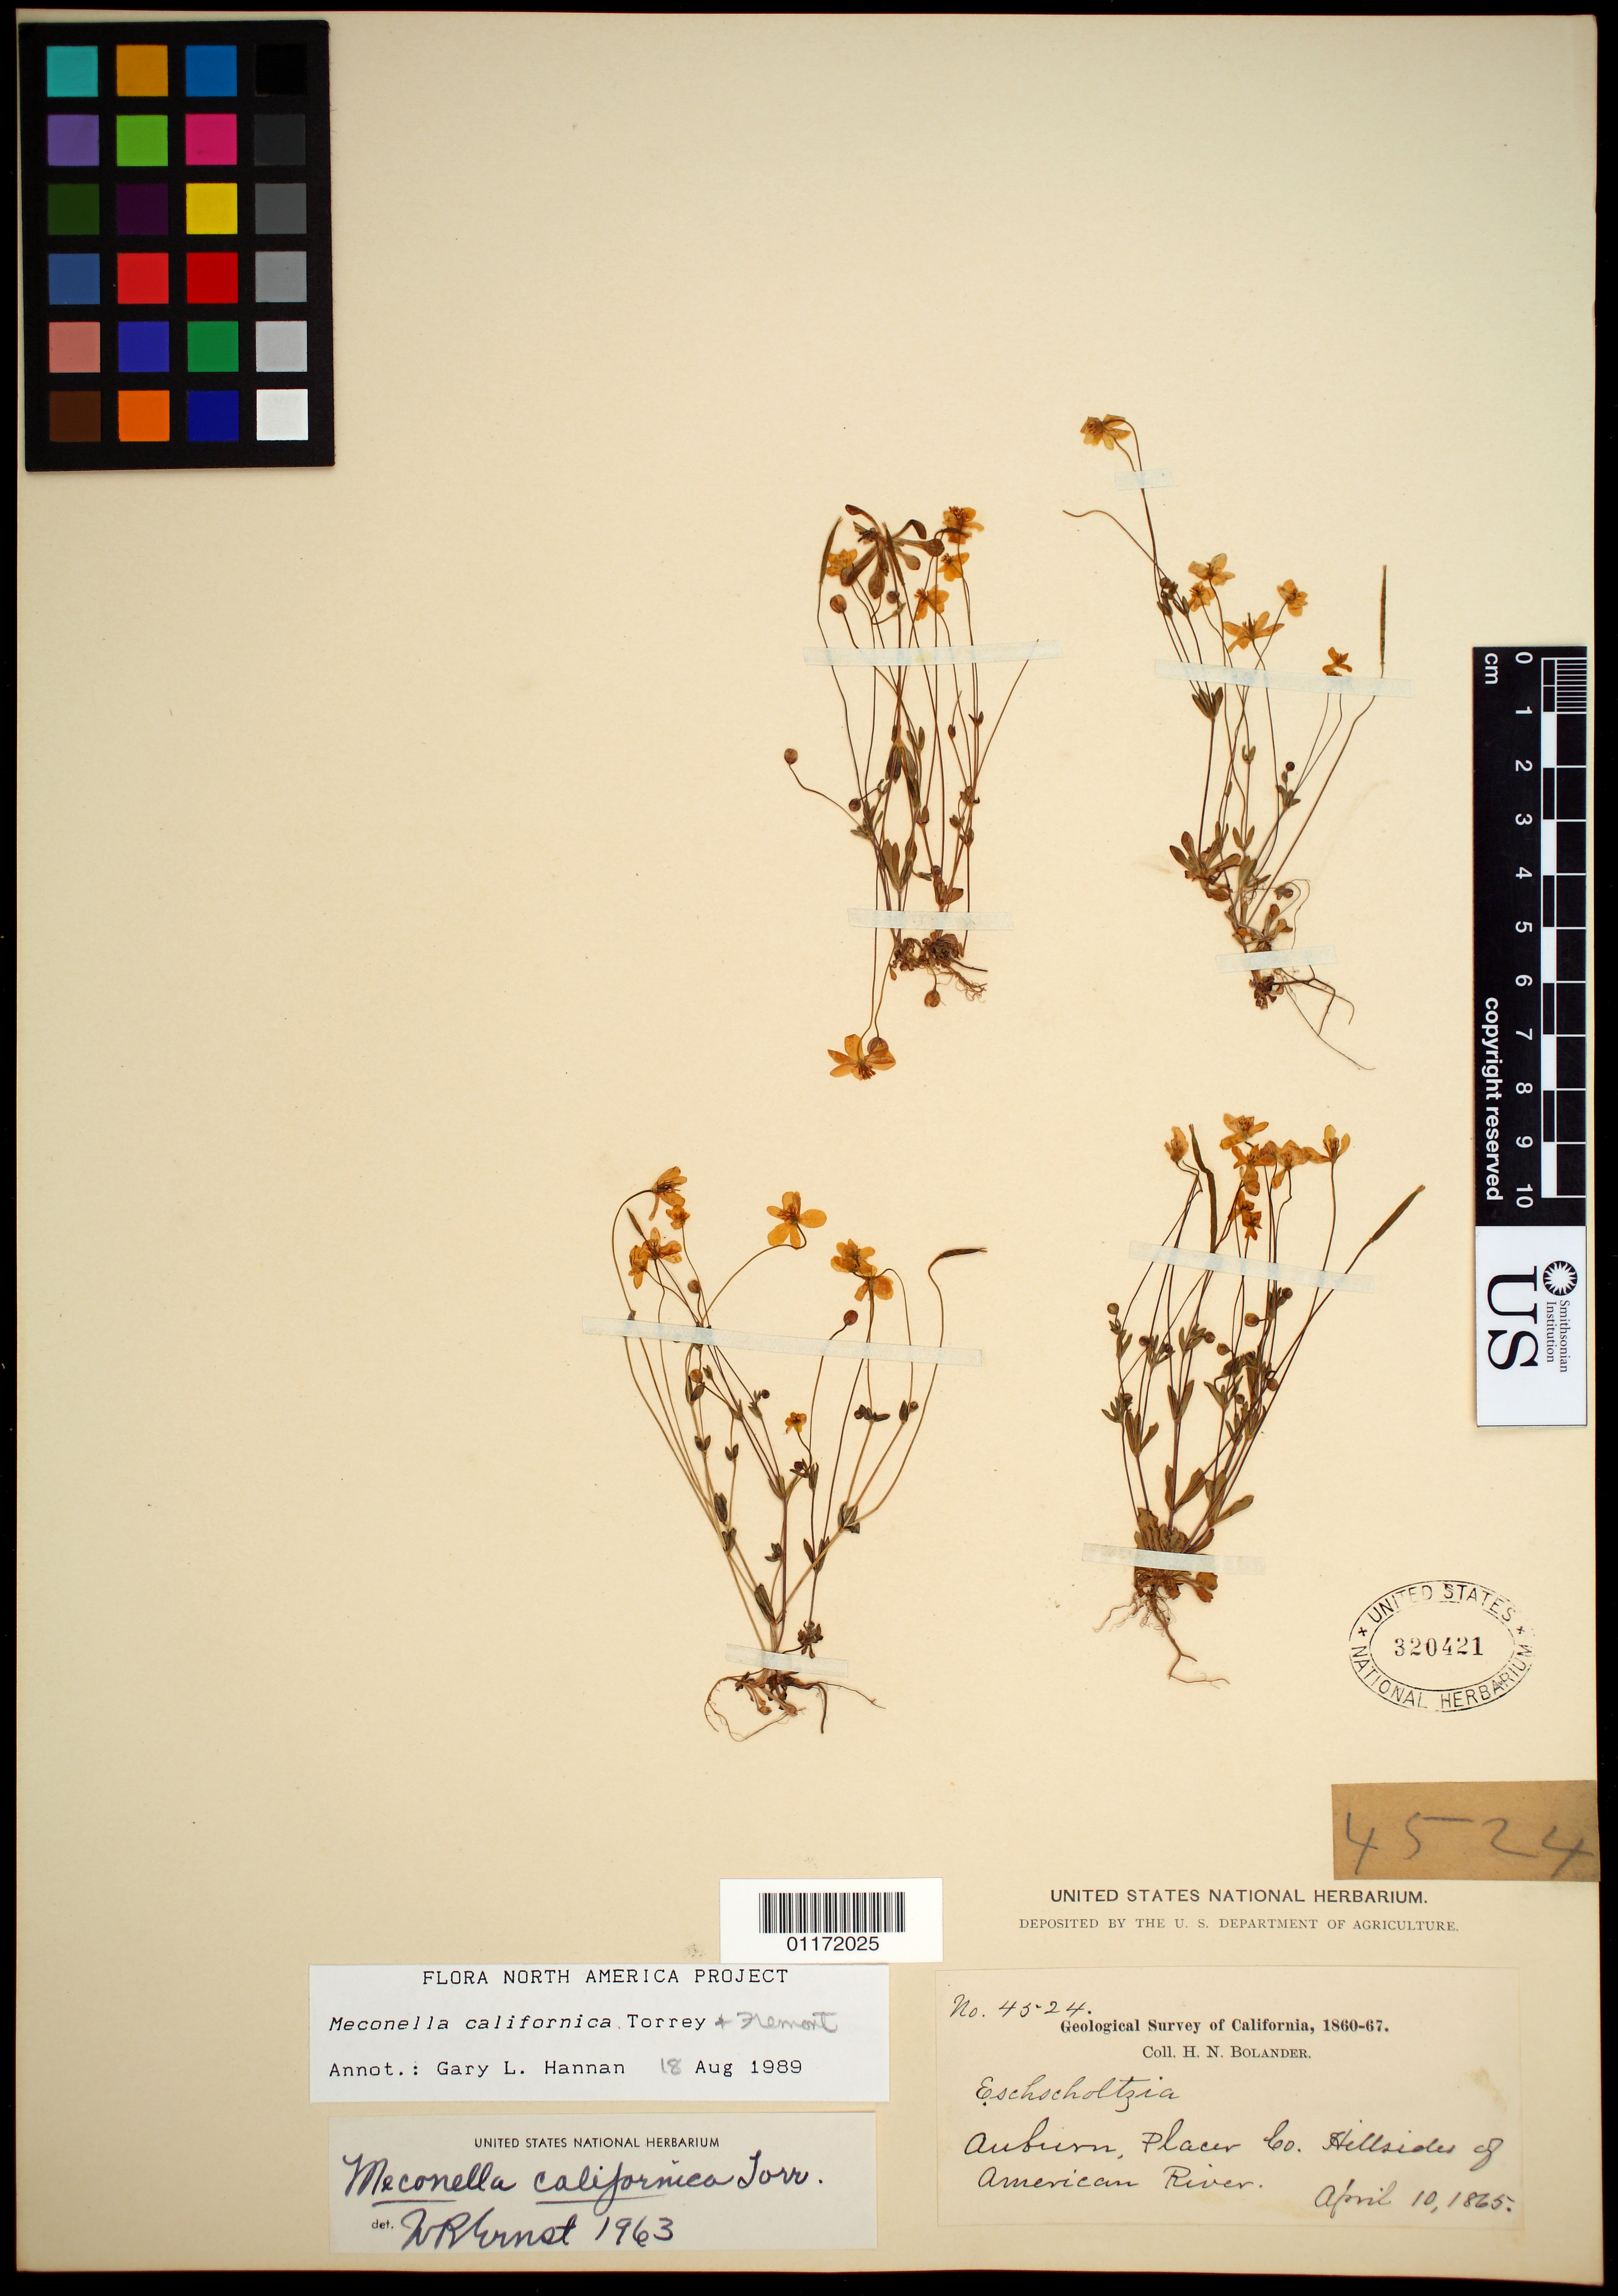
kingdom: Plantae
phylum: Tracheophyta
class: Magnoliopsida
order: Ranunculales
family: Papaveraceae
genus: Meconella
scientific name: Meconella californica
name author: Torr. & Frém.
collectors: H. Bolander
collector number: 4524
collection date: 1865-04-10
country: United States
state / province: California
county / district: Placer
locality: Auburn, hillsides of American River.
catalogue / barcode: US 320421